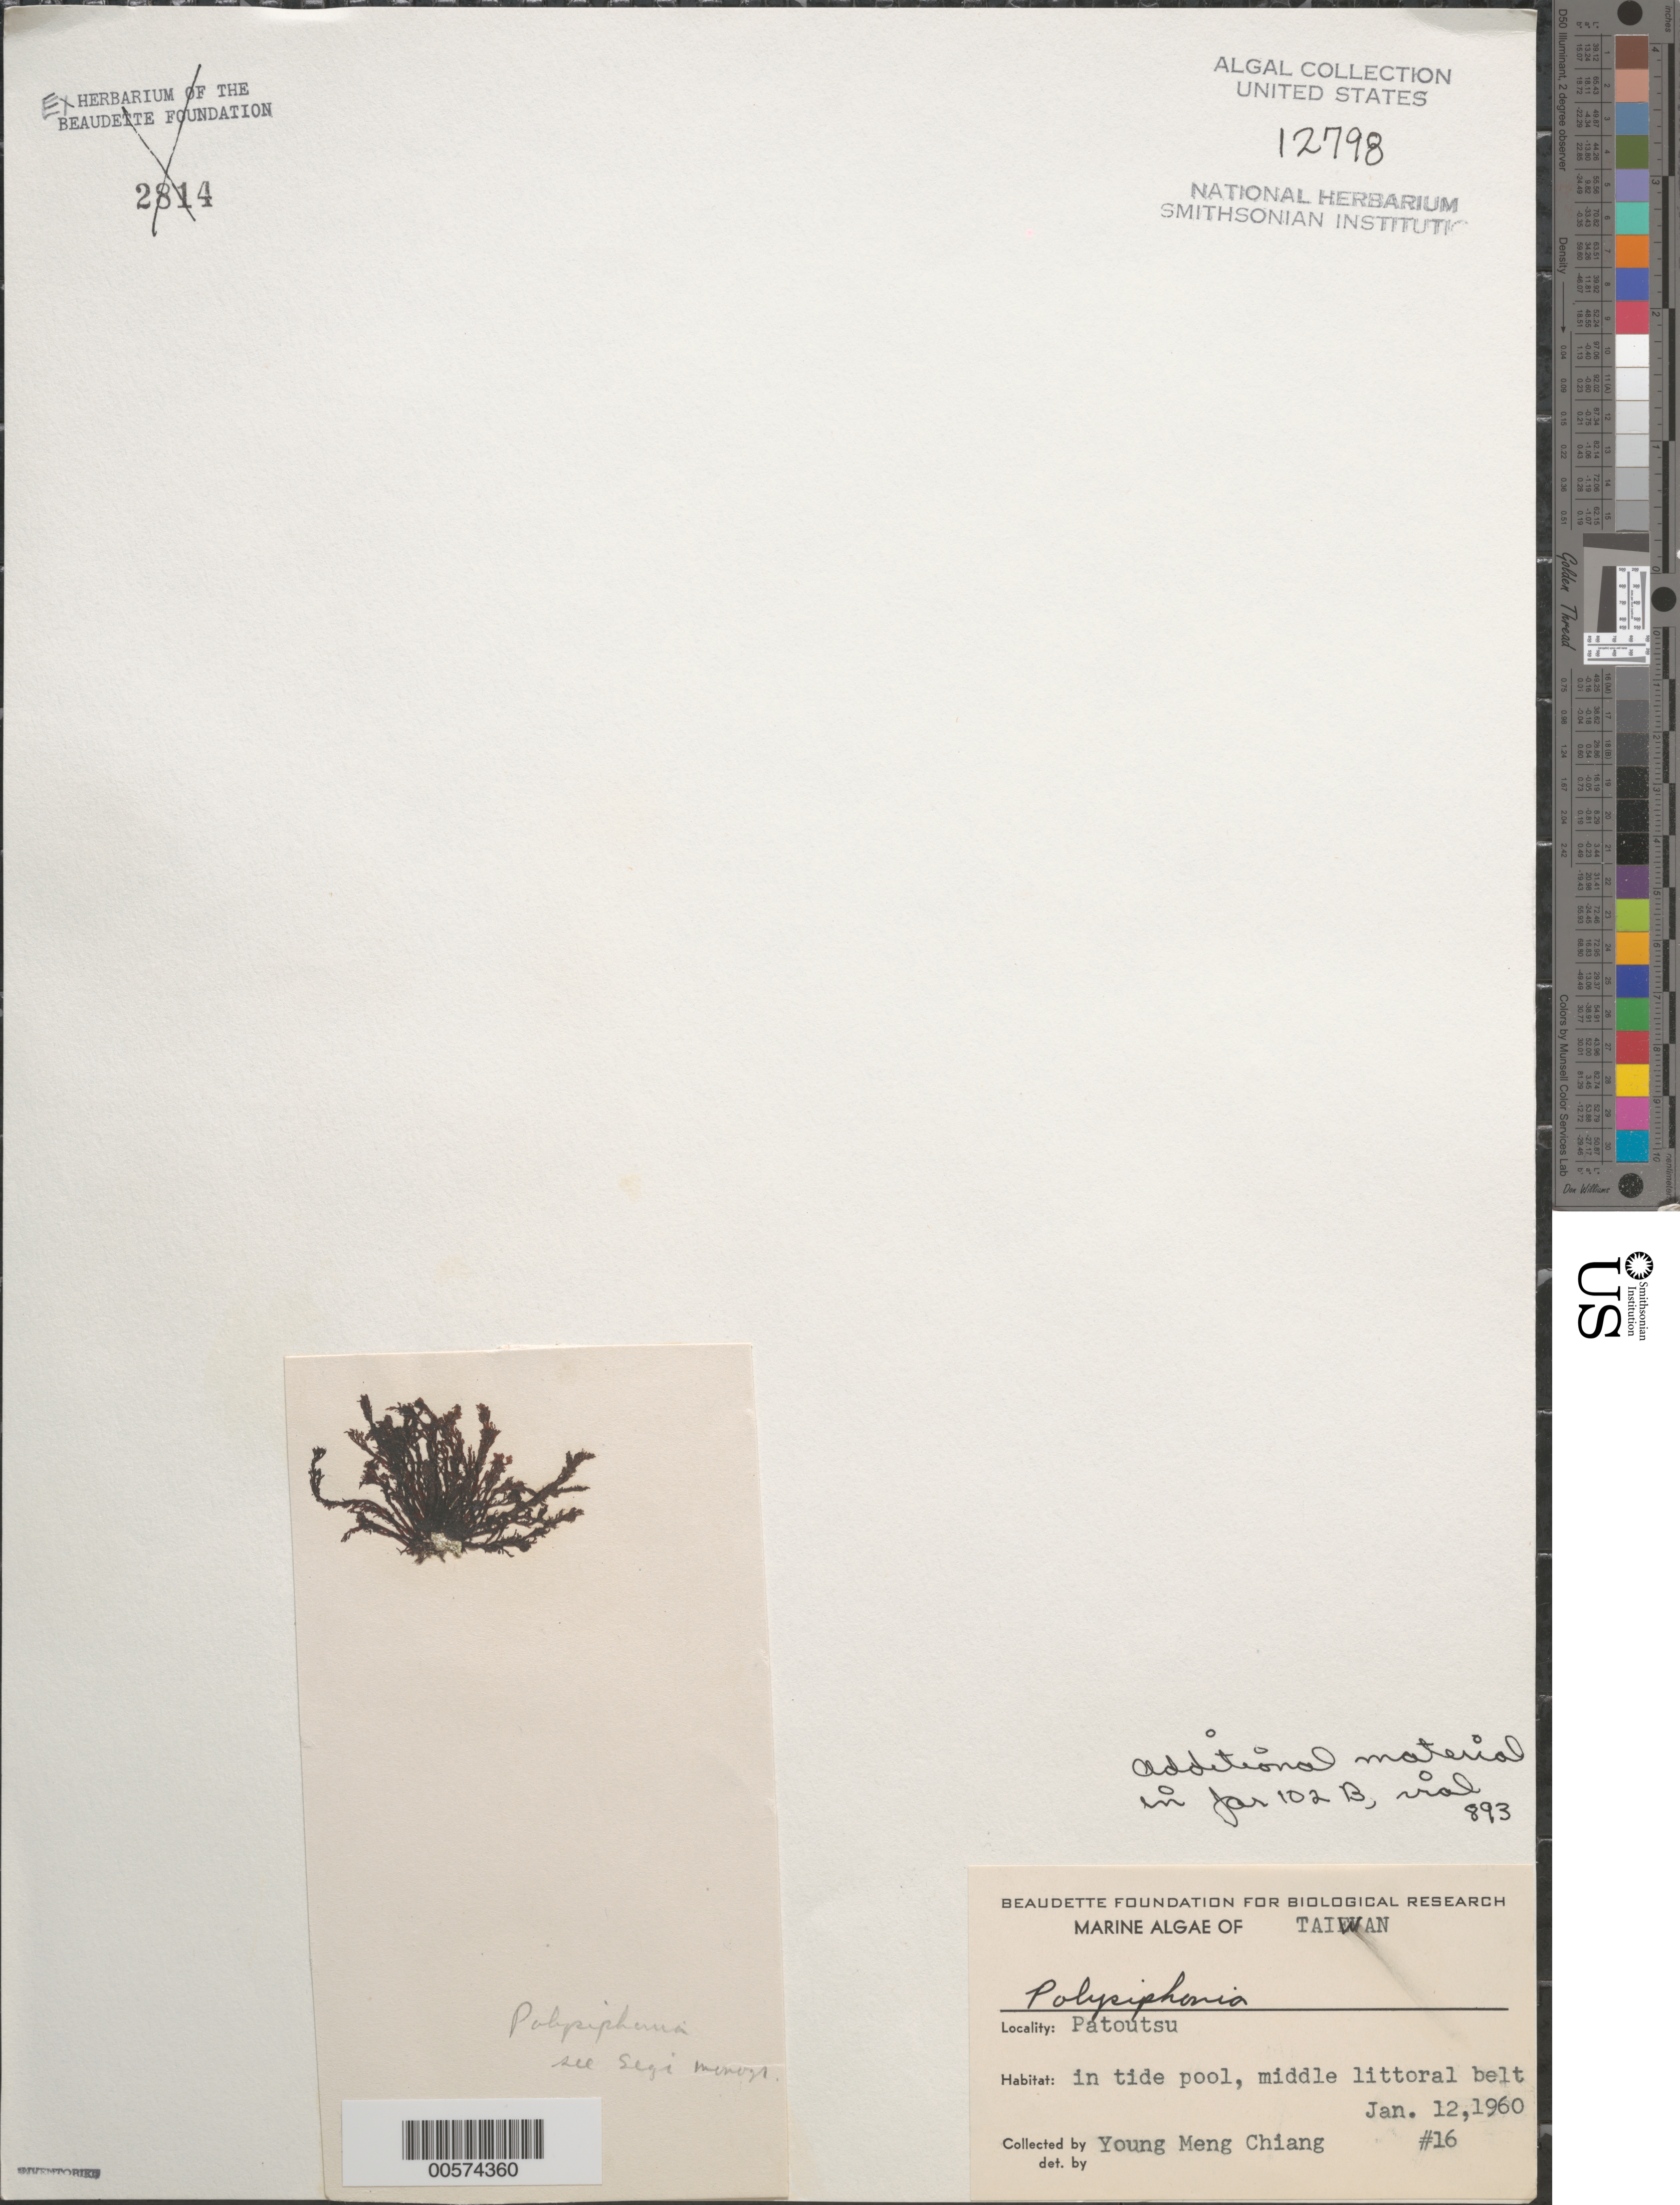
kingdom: Plantae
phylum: Rhodophyta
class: Florideophyceae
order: Ceramiales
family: Rhodomelaceae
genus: Polysiphonia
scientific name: Polysiphonia sp.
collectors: Y. Chiang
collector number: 16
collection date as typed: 12 Jan 1960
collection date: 1960-01-12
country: Taiwan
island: Taiwan [Formosa]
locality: Patoutsu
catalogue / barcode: US 12798